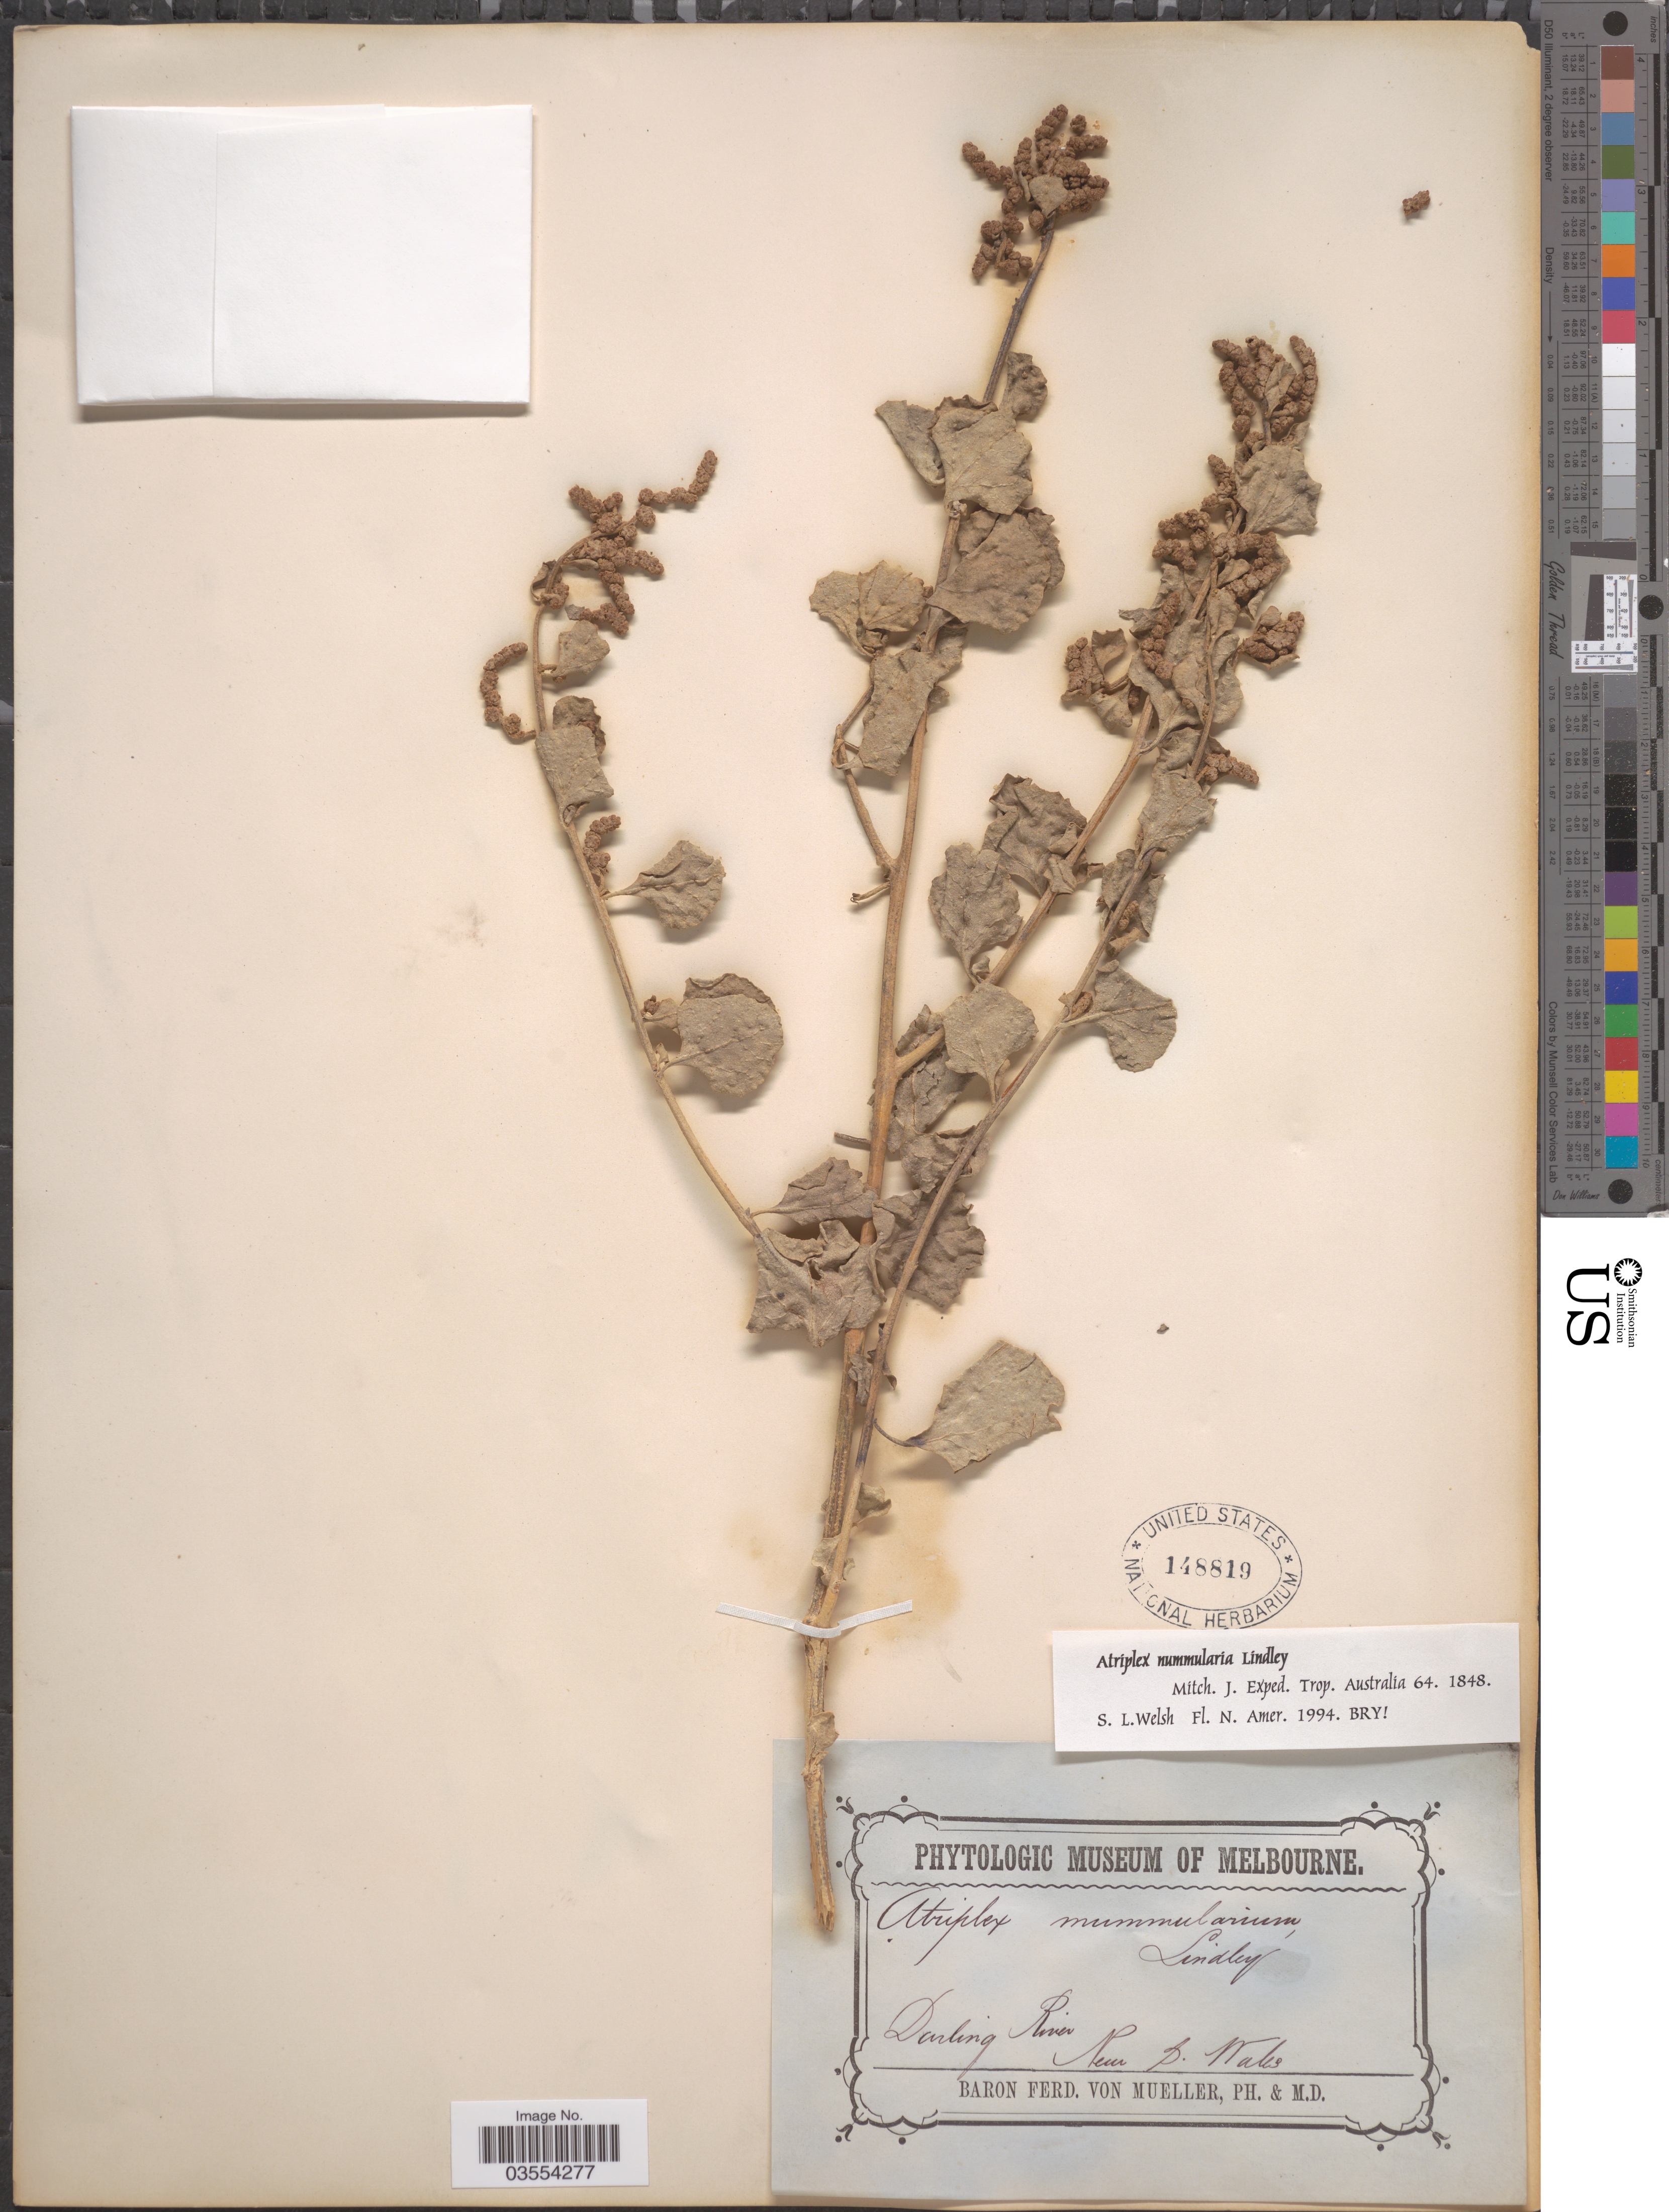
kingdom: Plantae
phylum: Tracheophyta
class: Magnoliopsida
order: Caryophyllales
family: Amaranthaceae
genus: Atriplex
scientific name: Atriplex nummularia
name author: Lindl.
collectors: F. Mueller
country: Australia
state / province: New South Wales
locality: Darling River.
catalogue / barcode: US 148819